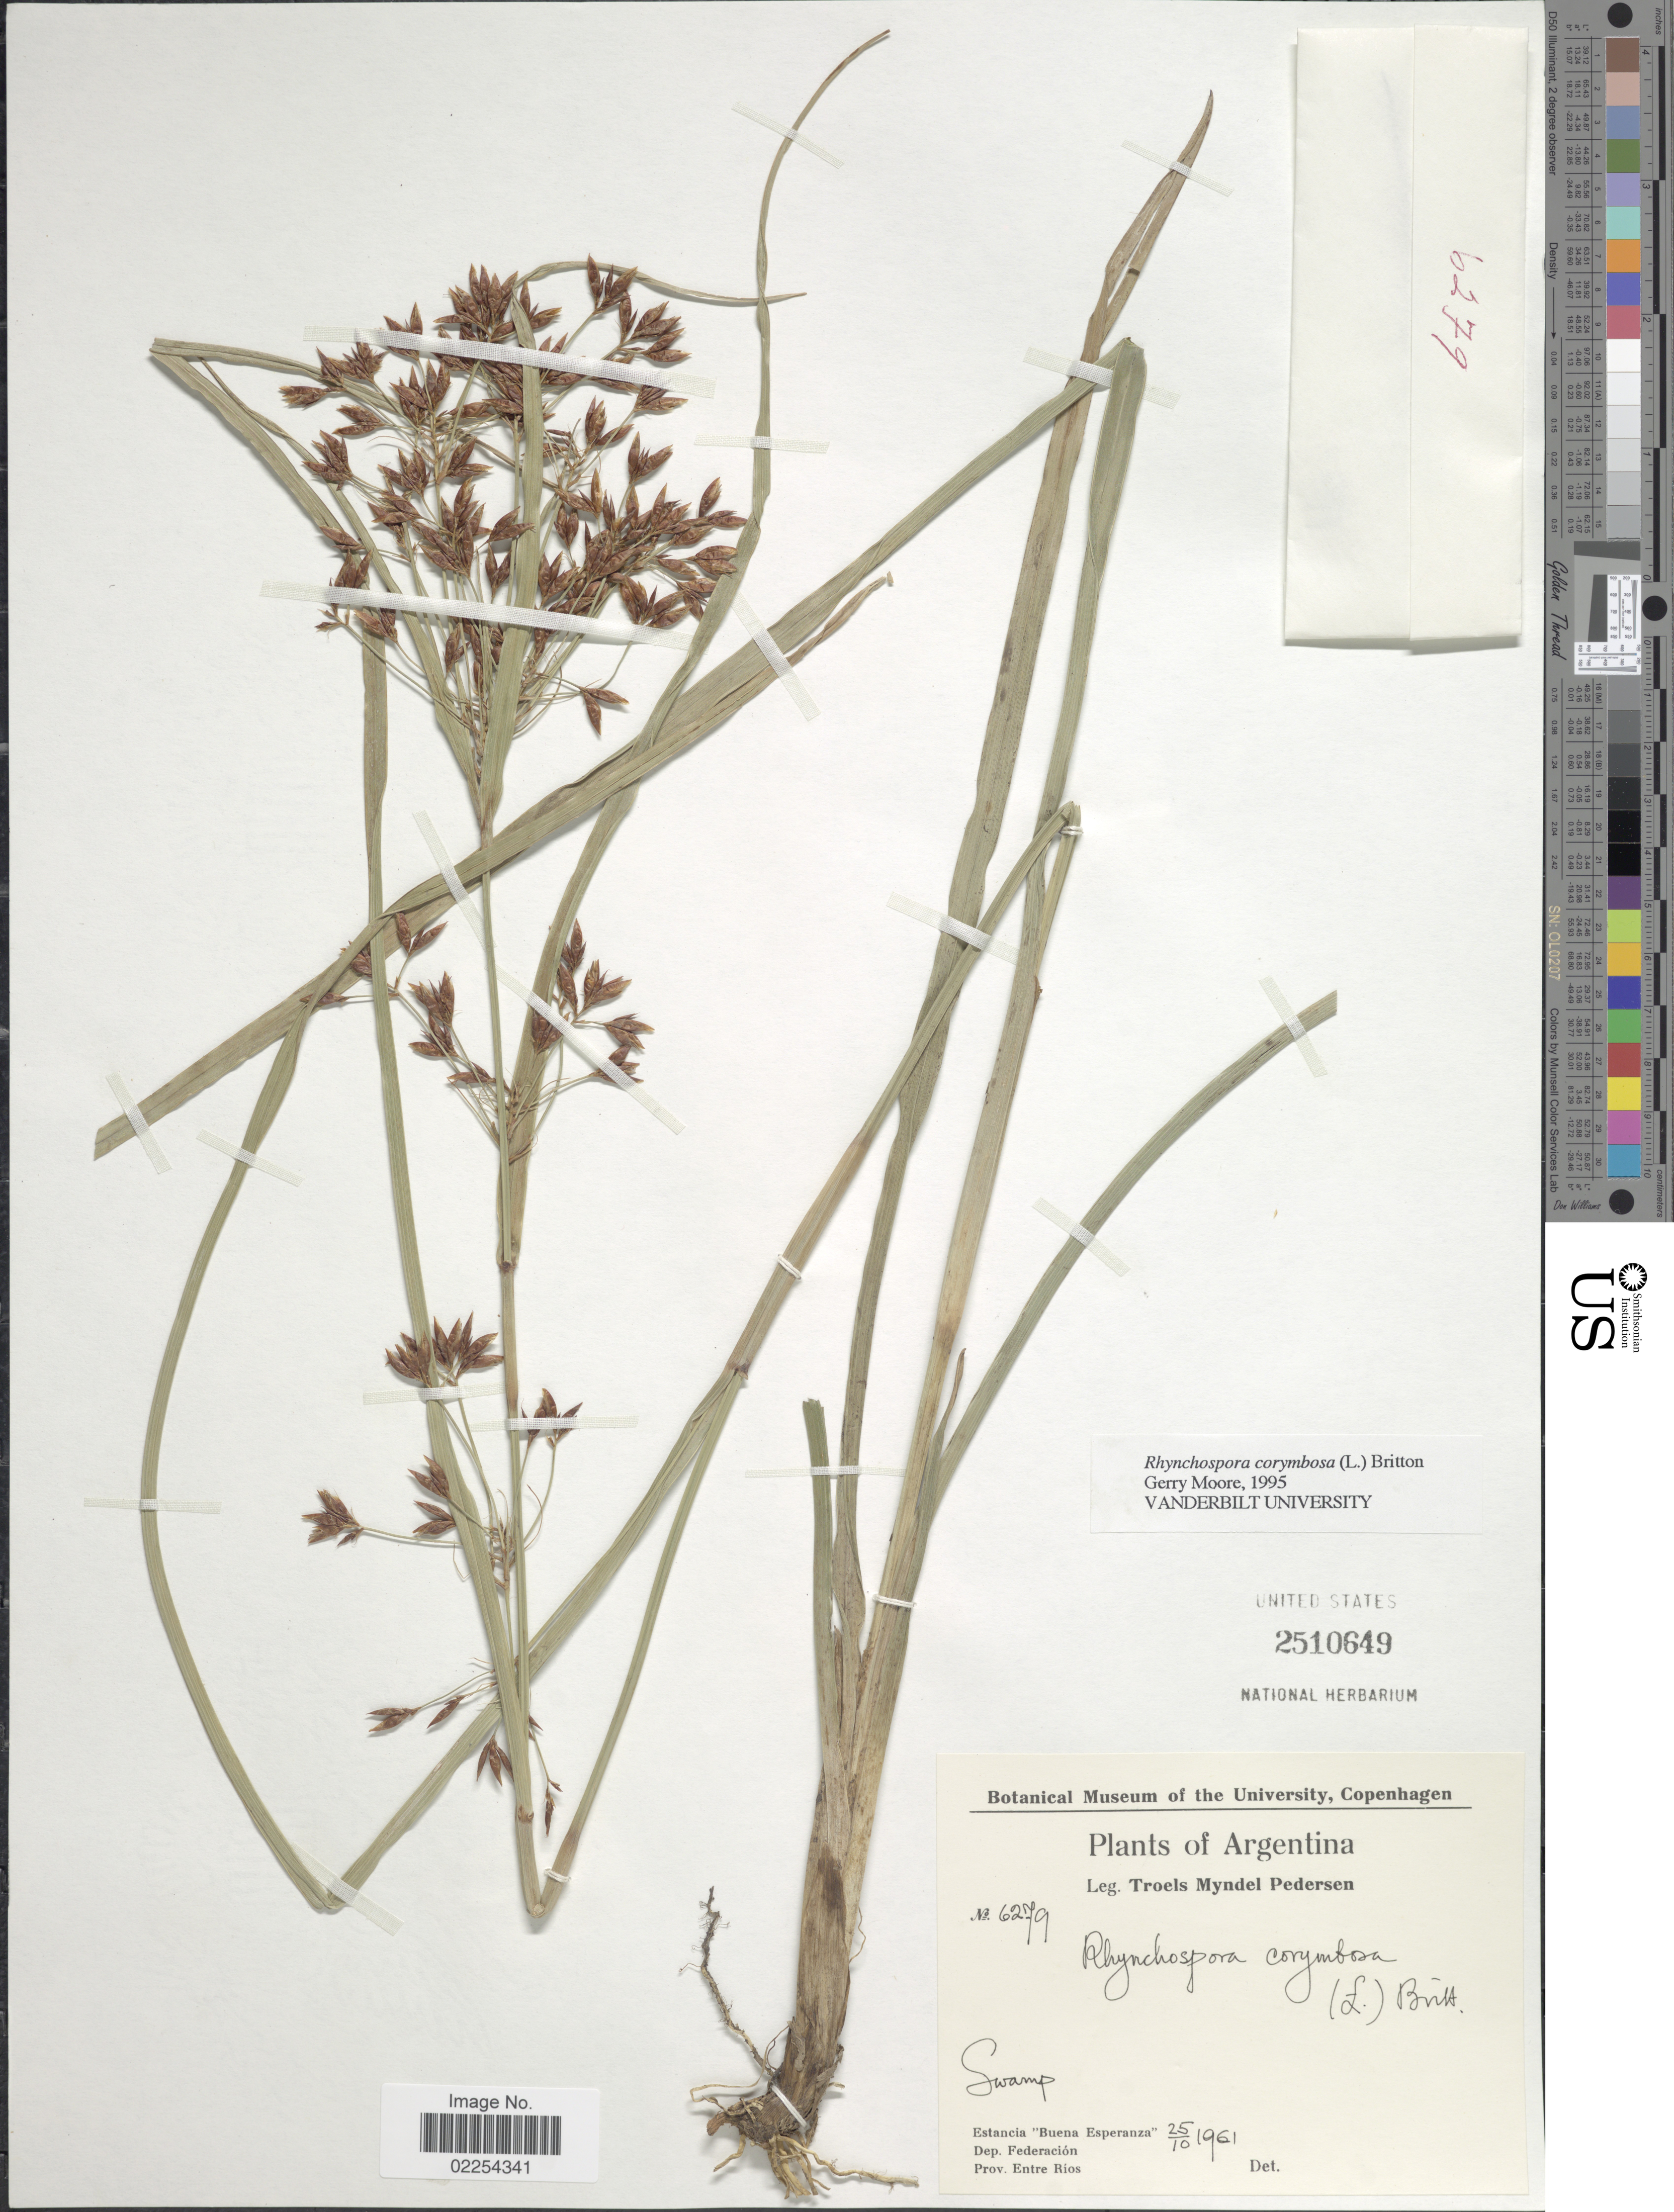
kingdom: Plantae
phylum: Tracheophyta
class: Liliopsida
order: Poales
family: Cyperaceae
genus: Rhynchospora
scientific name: Rhynchospora corymbosa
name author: (L.) Britton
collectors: T. Pederson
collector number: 6279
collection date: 1961-10-25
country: Argentina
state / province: Entre Rios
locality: Swamp, Estancia 'Buena Esperanza' Dep. Federación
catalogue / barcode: US 2510649